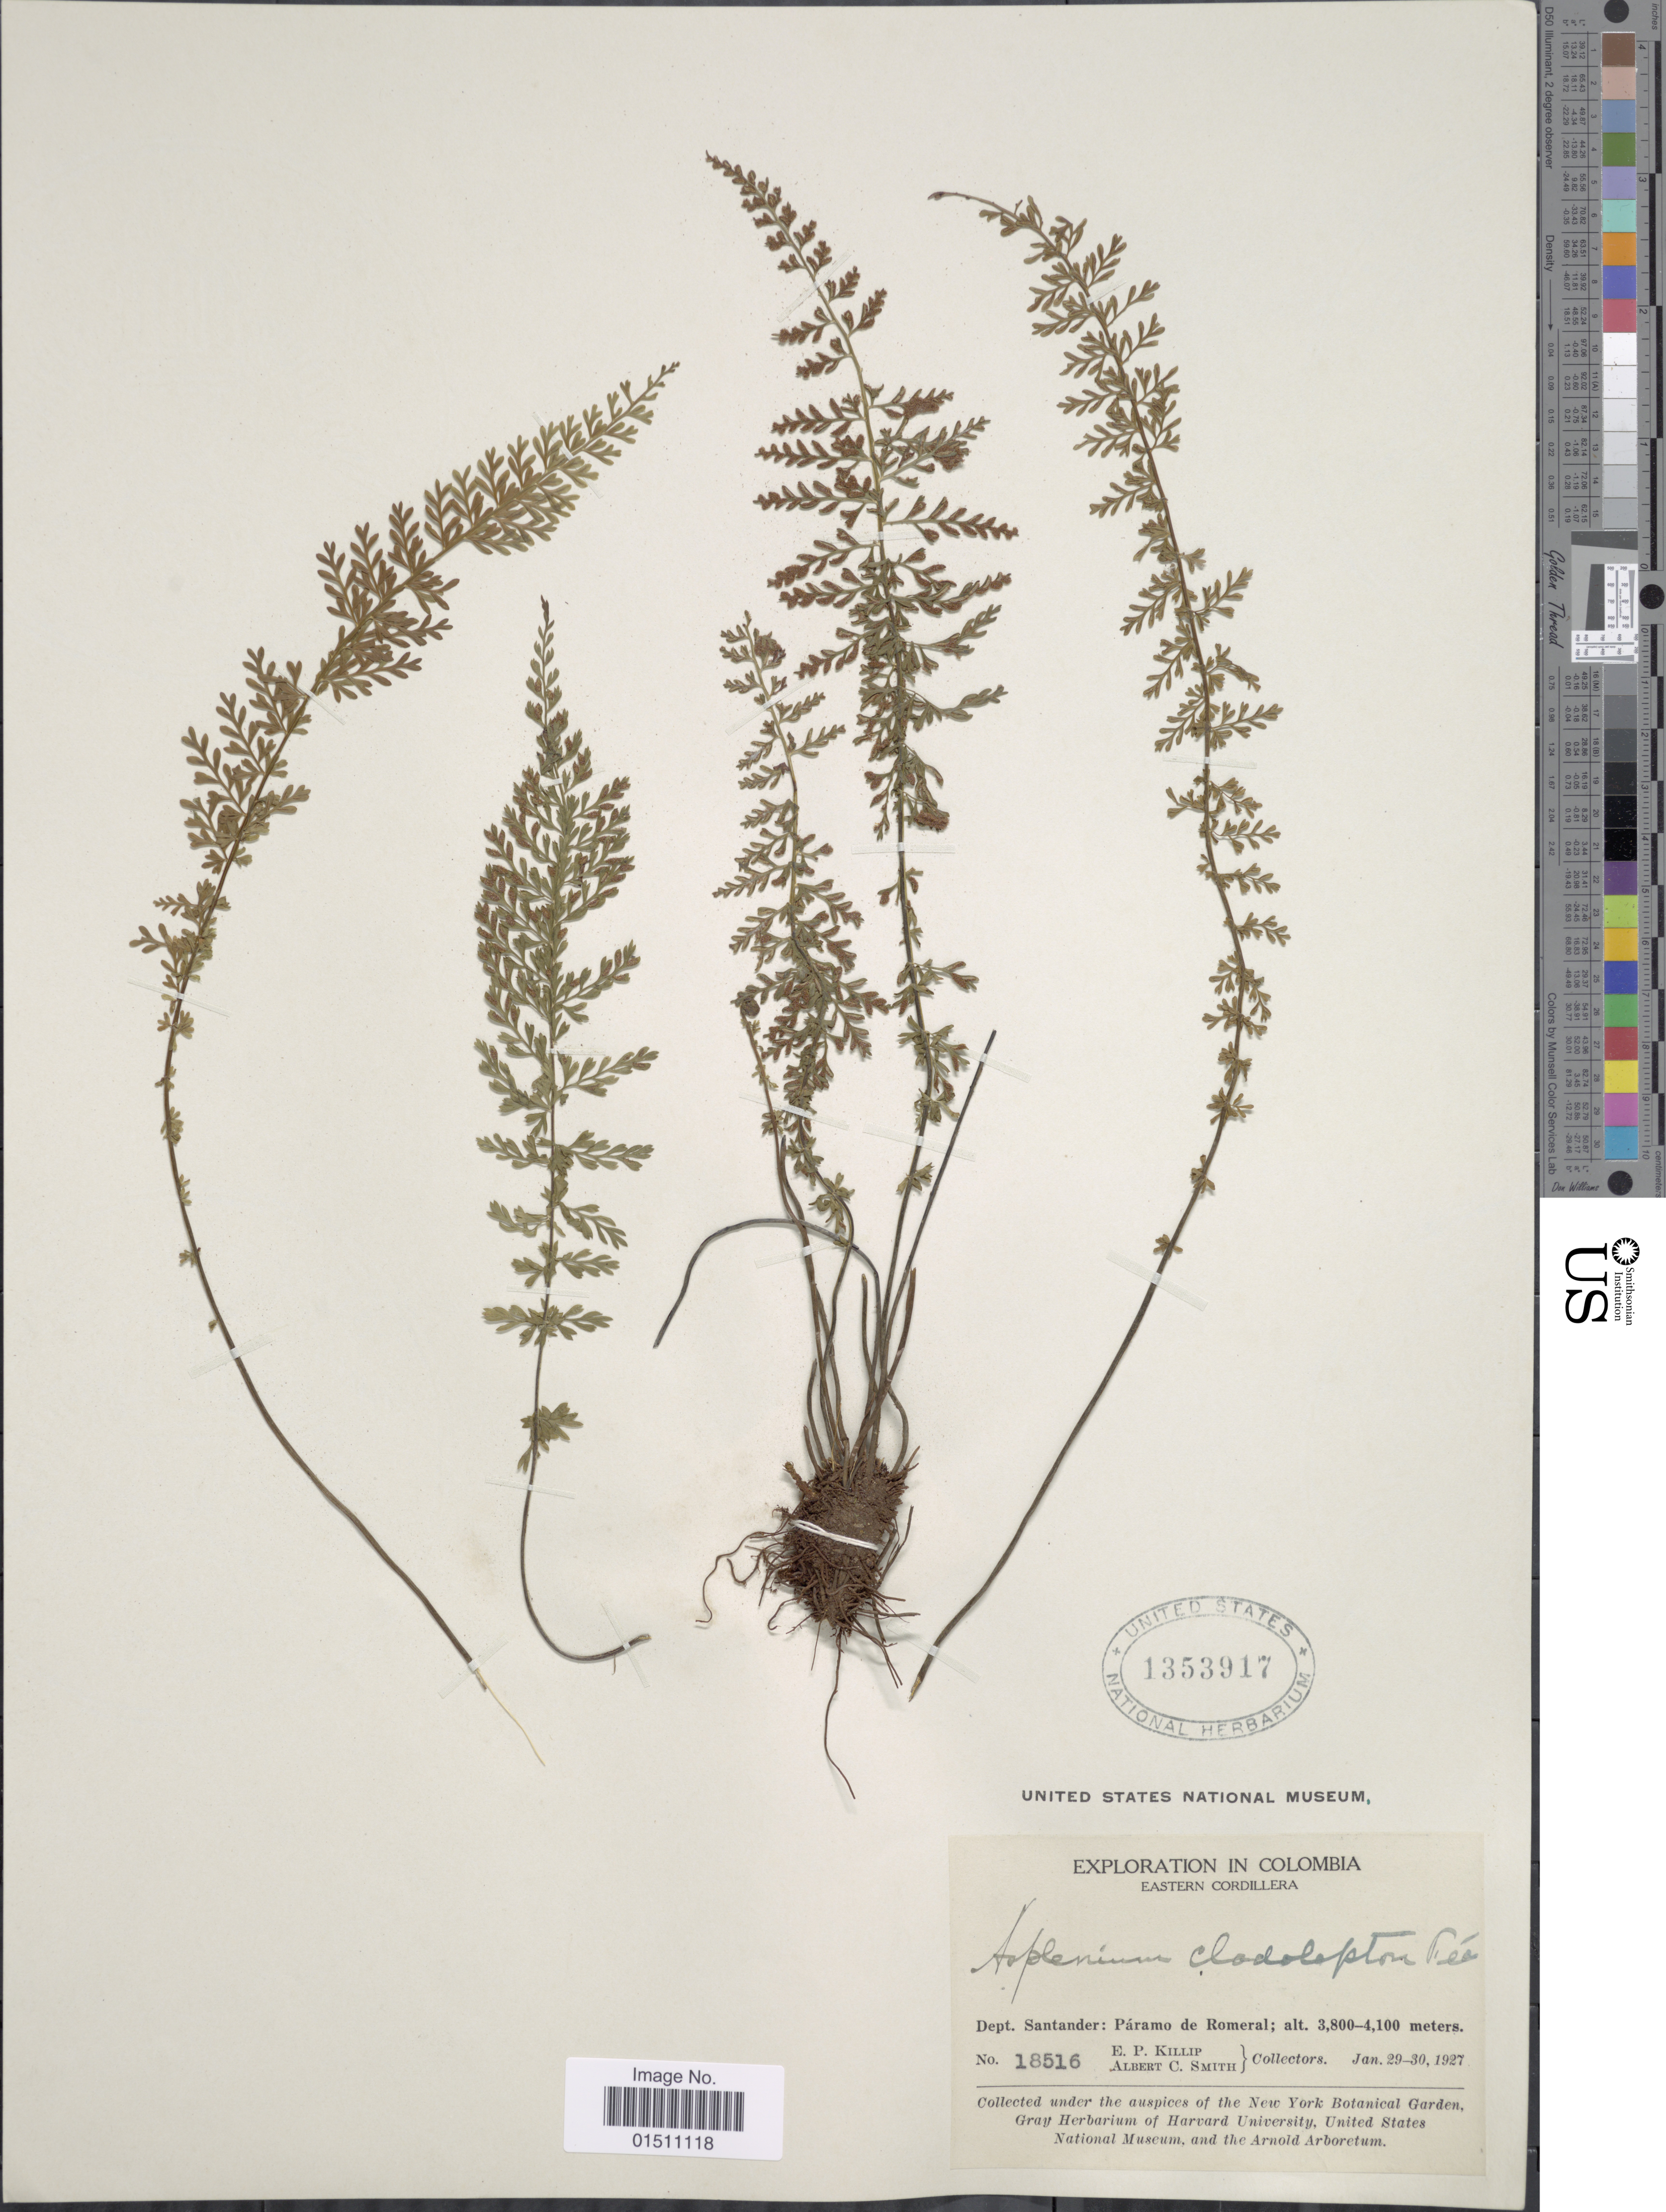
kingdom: Plantae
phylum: Tracheophyta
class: Polypodiopsida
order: Polypodiales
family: Aspleniaceae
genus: Asplenium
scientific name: Asplenium haenkeanum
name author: (C. Presl) Hieron.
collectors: E. P. Killip & A. C. Smith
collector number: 18516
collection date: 1927-01-29/1927-01-30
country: Colombia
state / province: Santander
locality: Colombia, Eastern Cordillera, Dept. Santander: Párama de Romeral.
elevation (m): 3800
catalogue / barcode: US 1353917